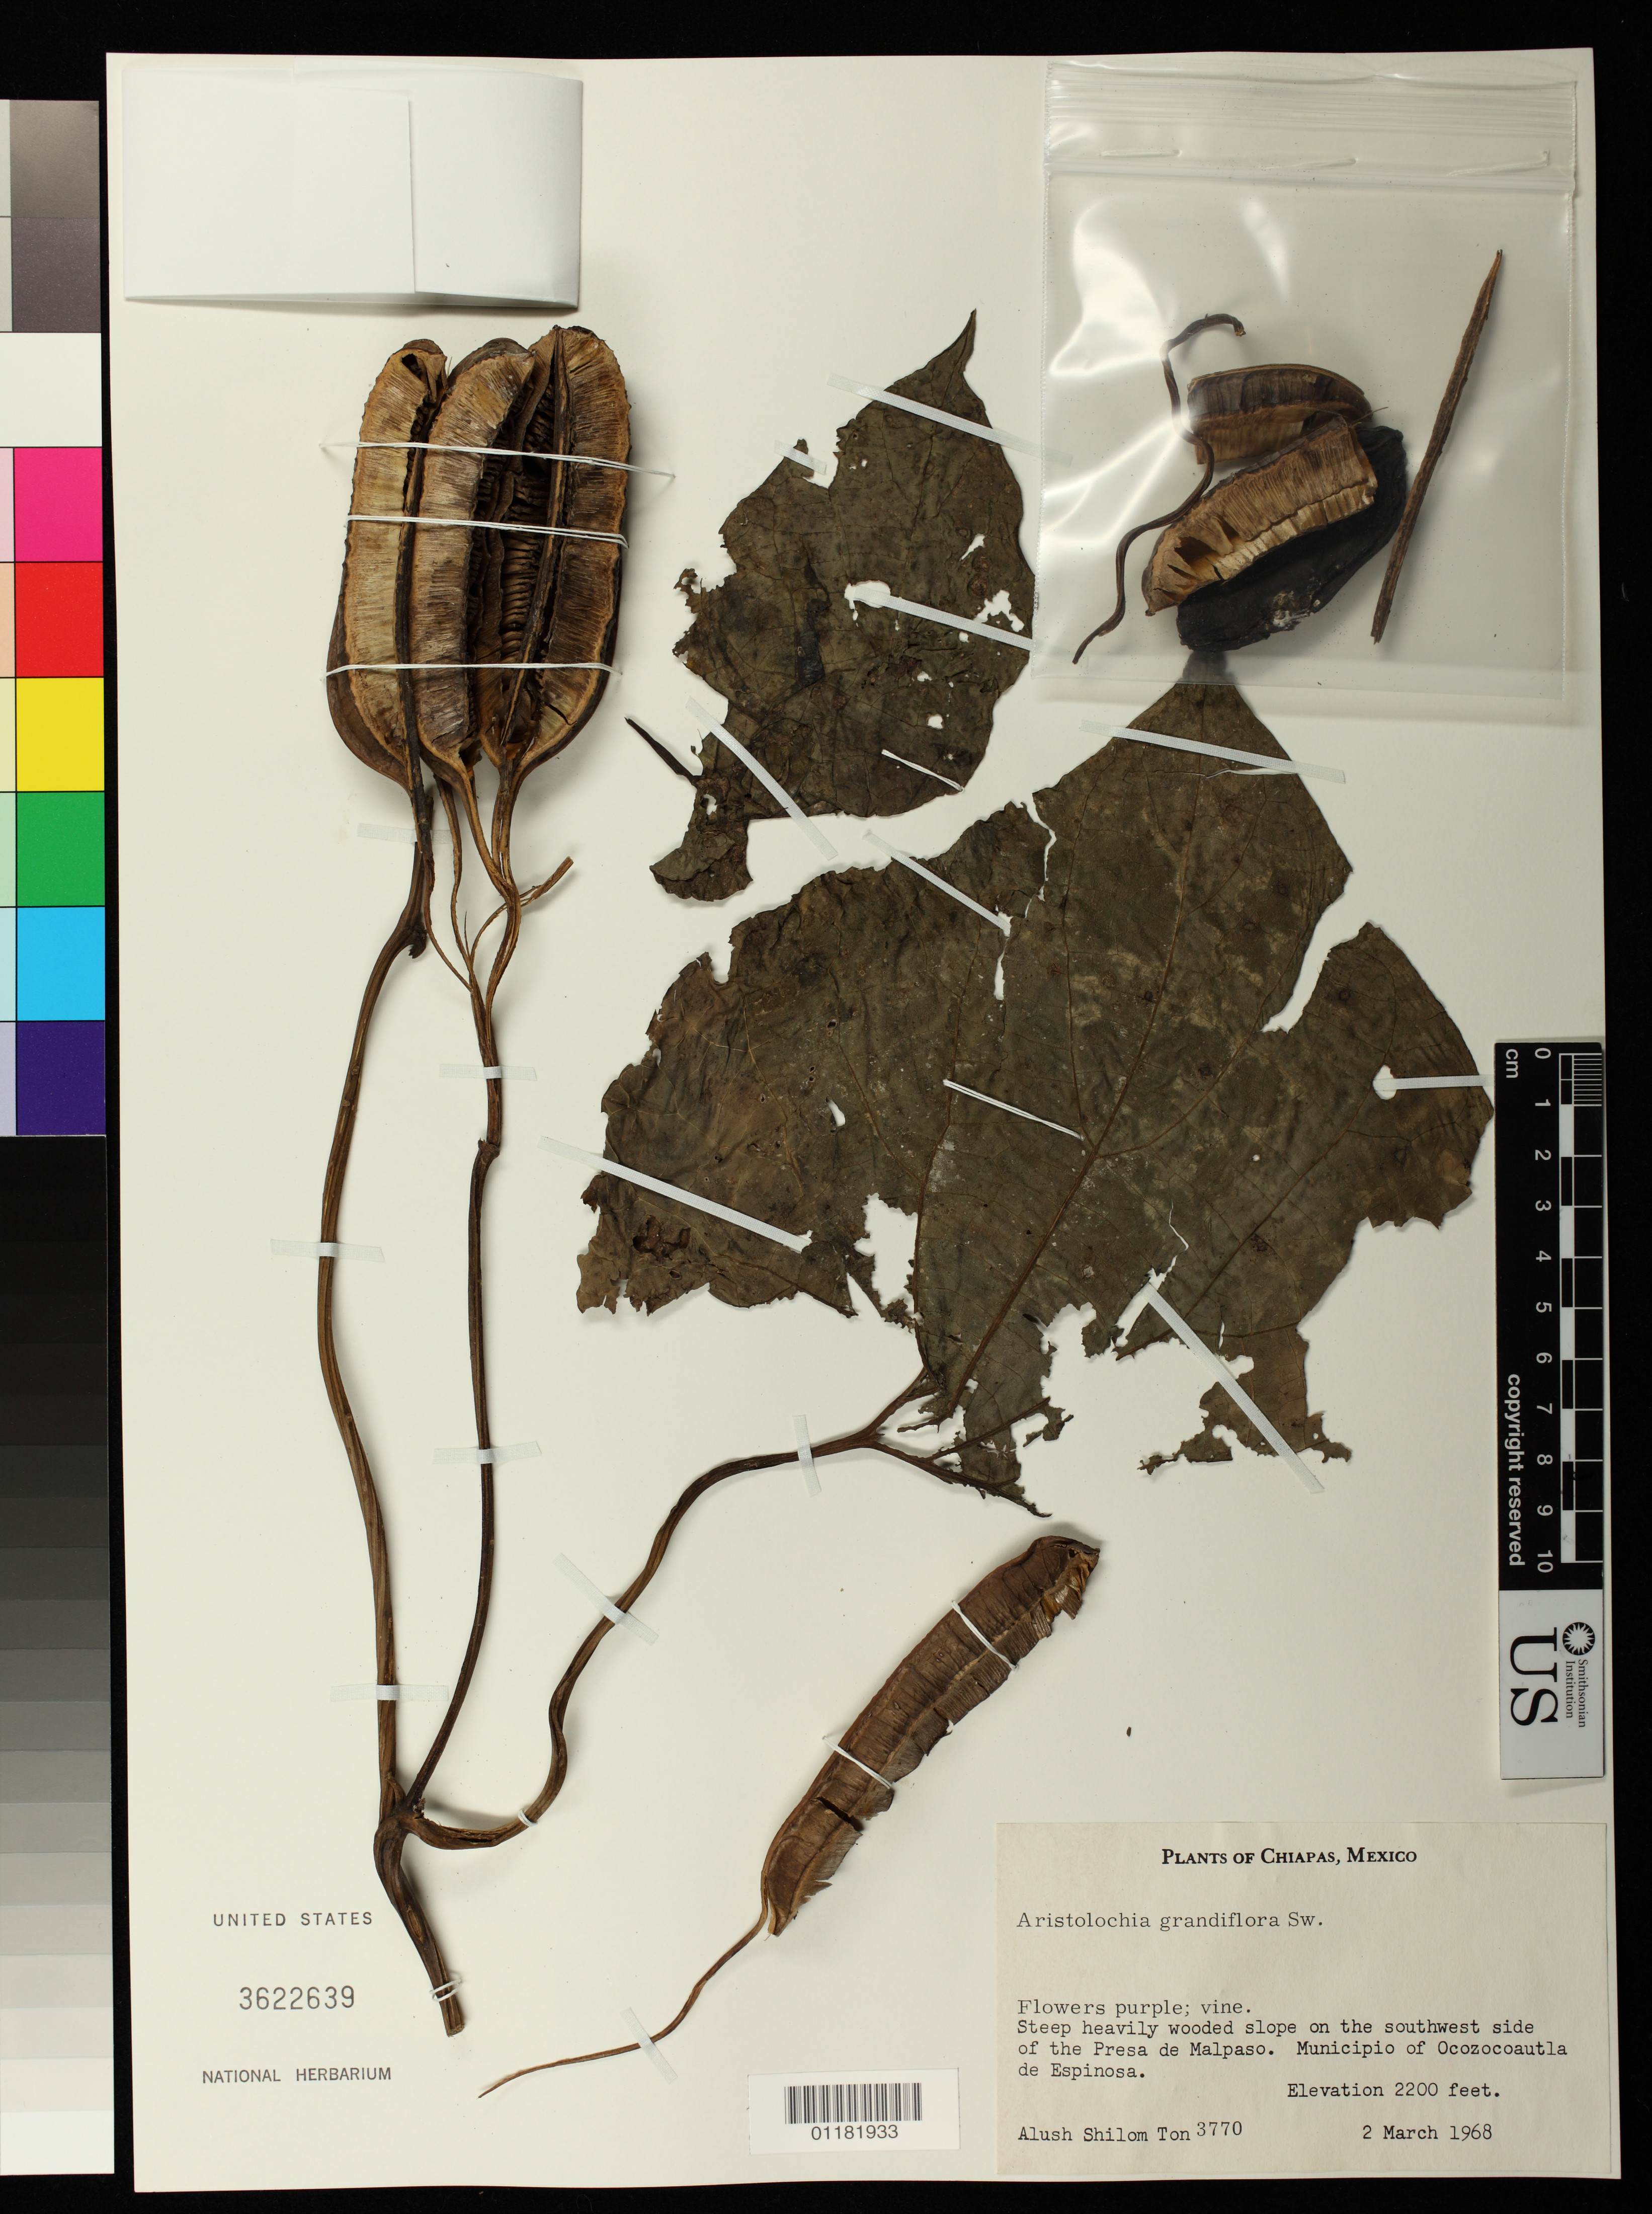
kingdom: Plantae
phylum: Tracheophyta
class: Magnoliopsida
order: Piperales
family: Aristolochiaceae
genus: Aristolochia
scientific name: Aristolochia grandiflora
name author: Sw.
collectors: A. S. Ton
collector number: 3770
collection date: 1968-03-02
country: Mexico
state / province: Chiapas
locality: Slope on the southwest side of the Presa de Malpaso. Municipio of Ocozocoautla de Espinosa.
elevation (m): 671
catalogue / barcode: US 3622639